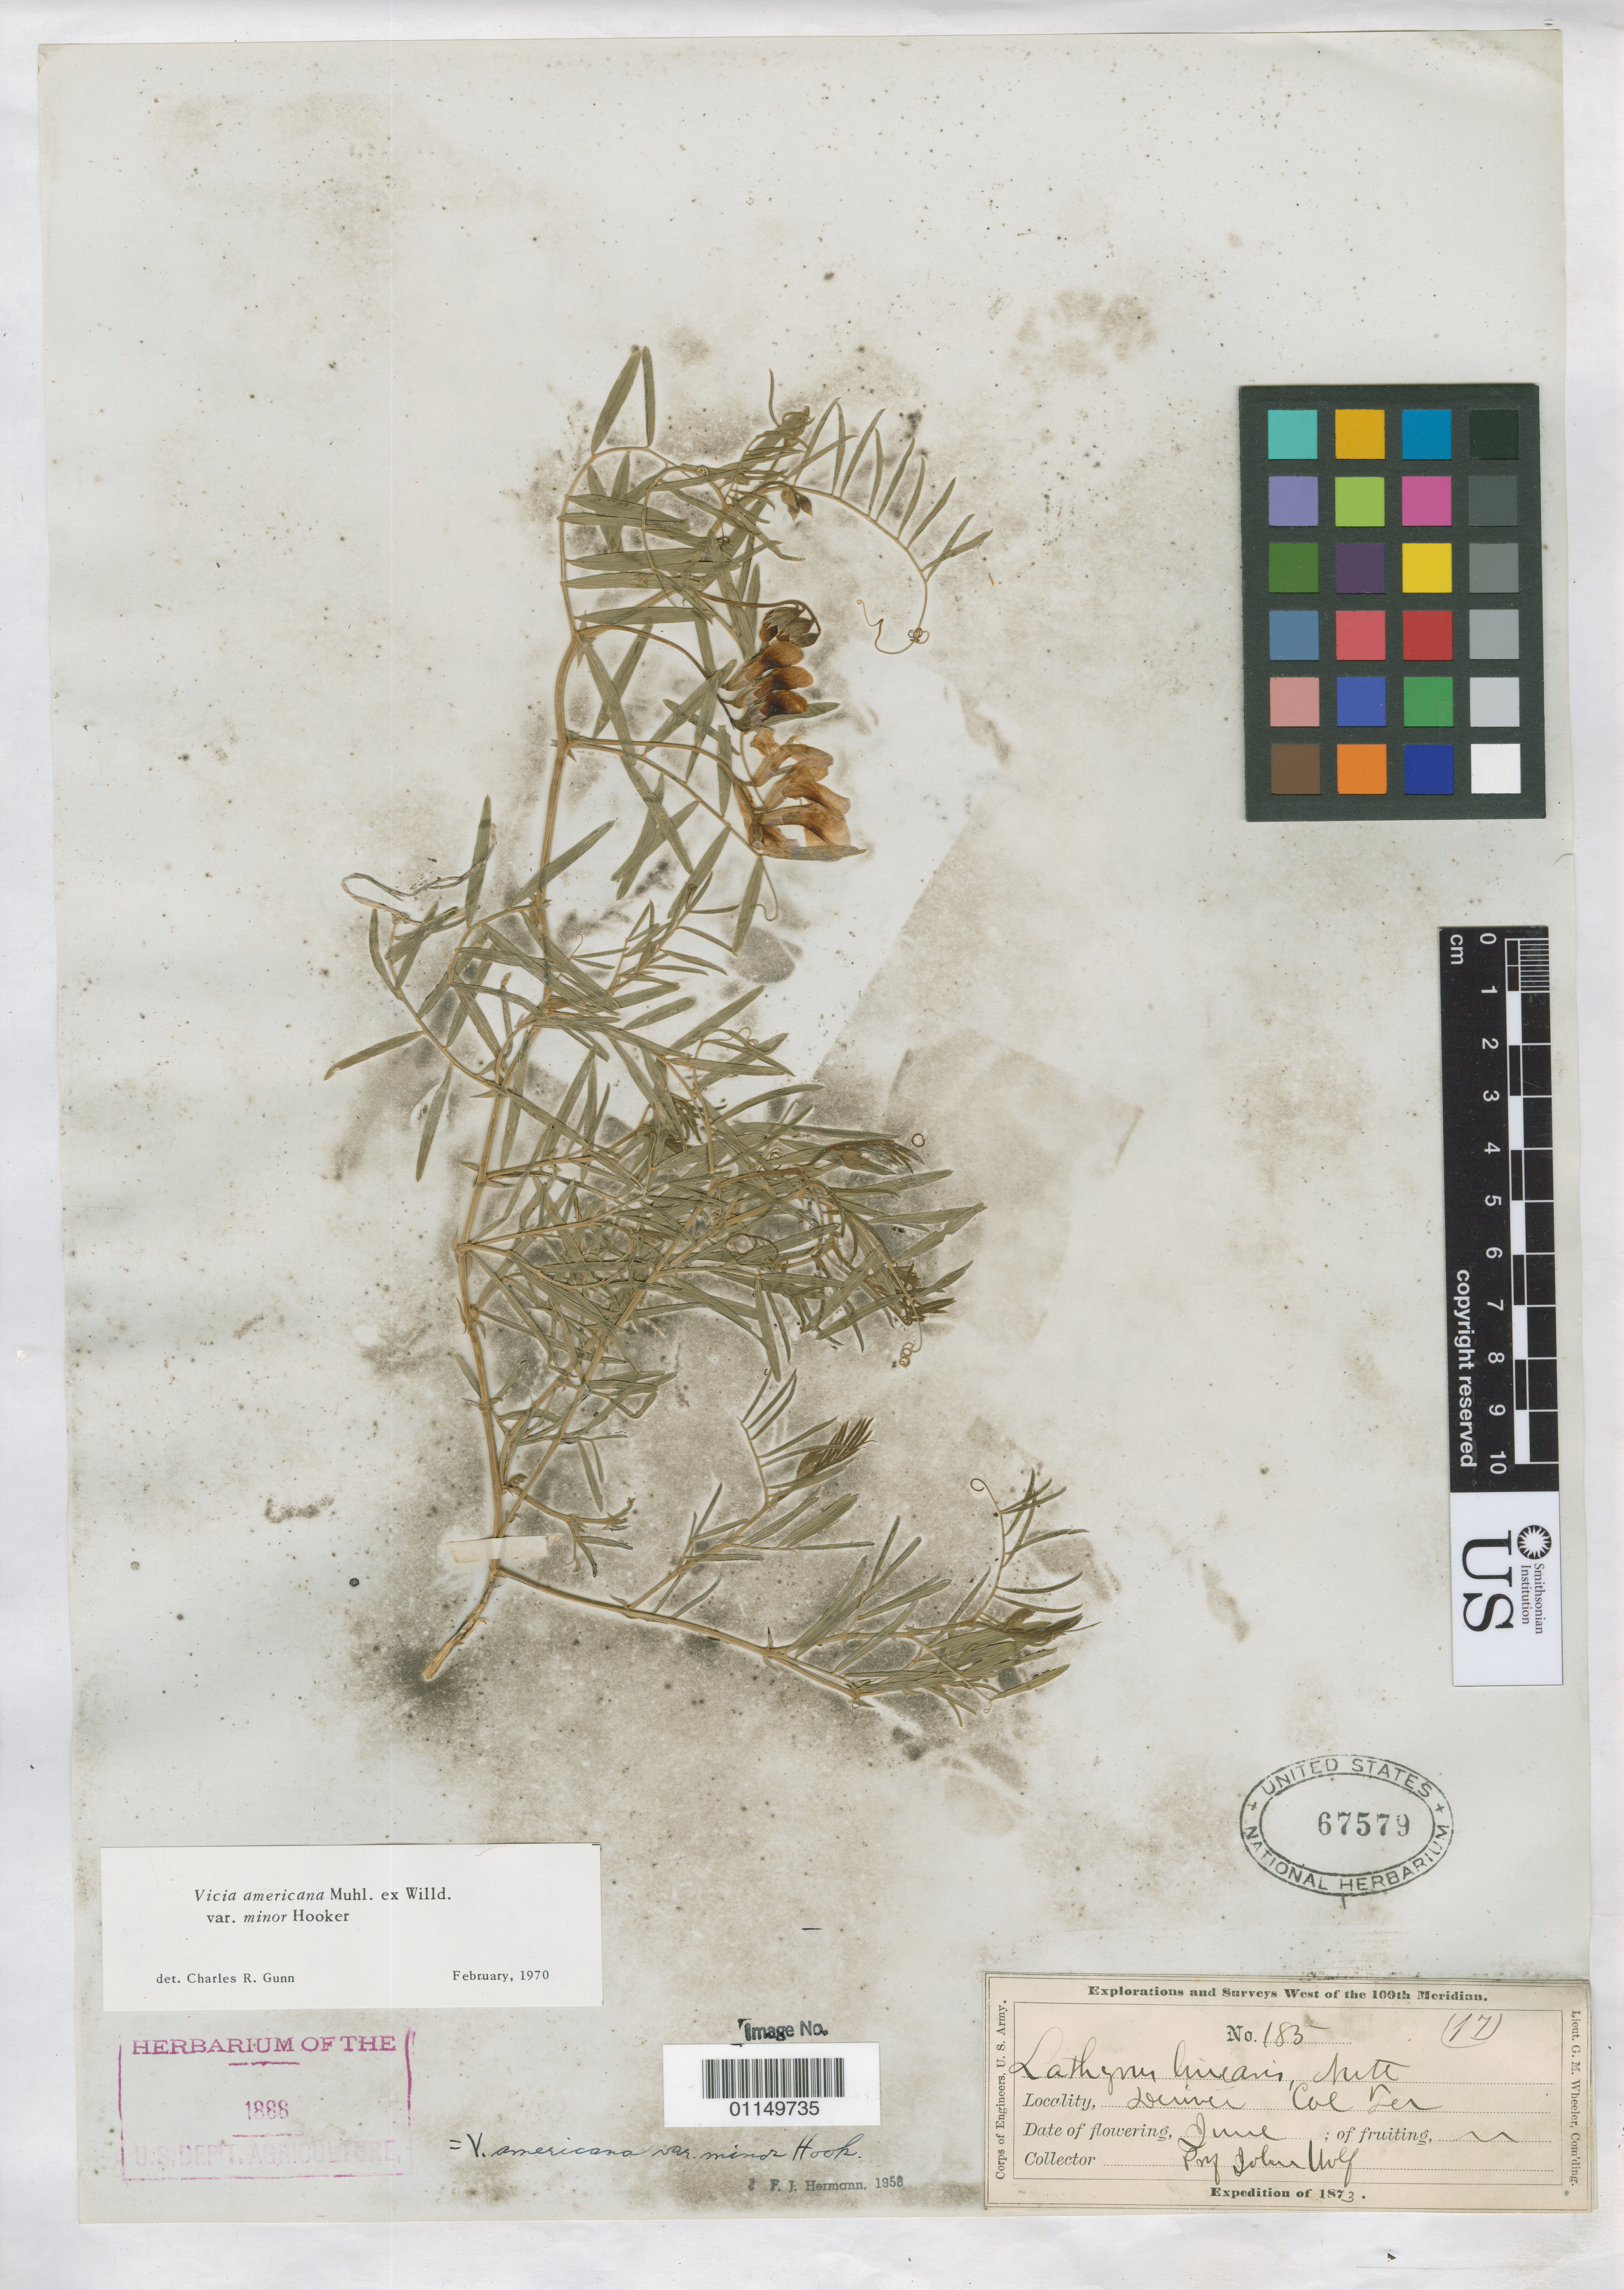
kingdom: Plantae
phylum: Tracheophyta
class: Magnoliopsida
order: Fabales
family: Fabaceae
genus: Vicia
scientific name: Vicia americana var. minor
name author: Hook.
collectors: J. Wolf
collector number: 183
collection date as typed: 1873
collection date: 1873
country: United States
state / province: Colorado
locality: Denver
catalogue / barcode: US 67579